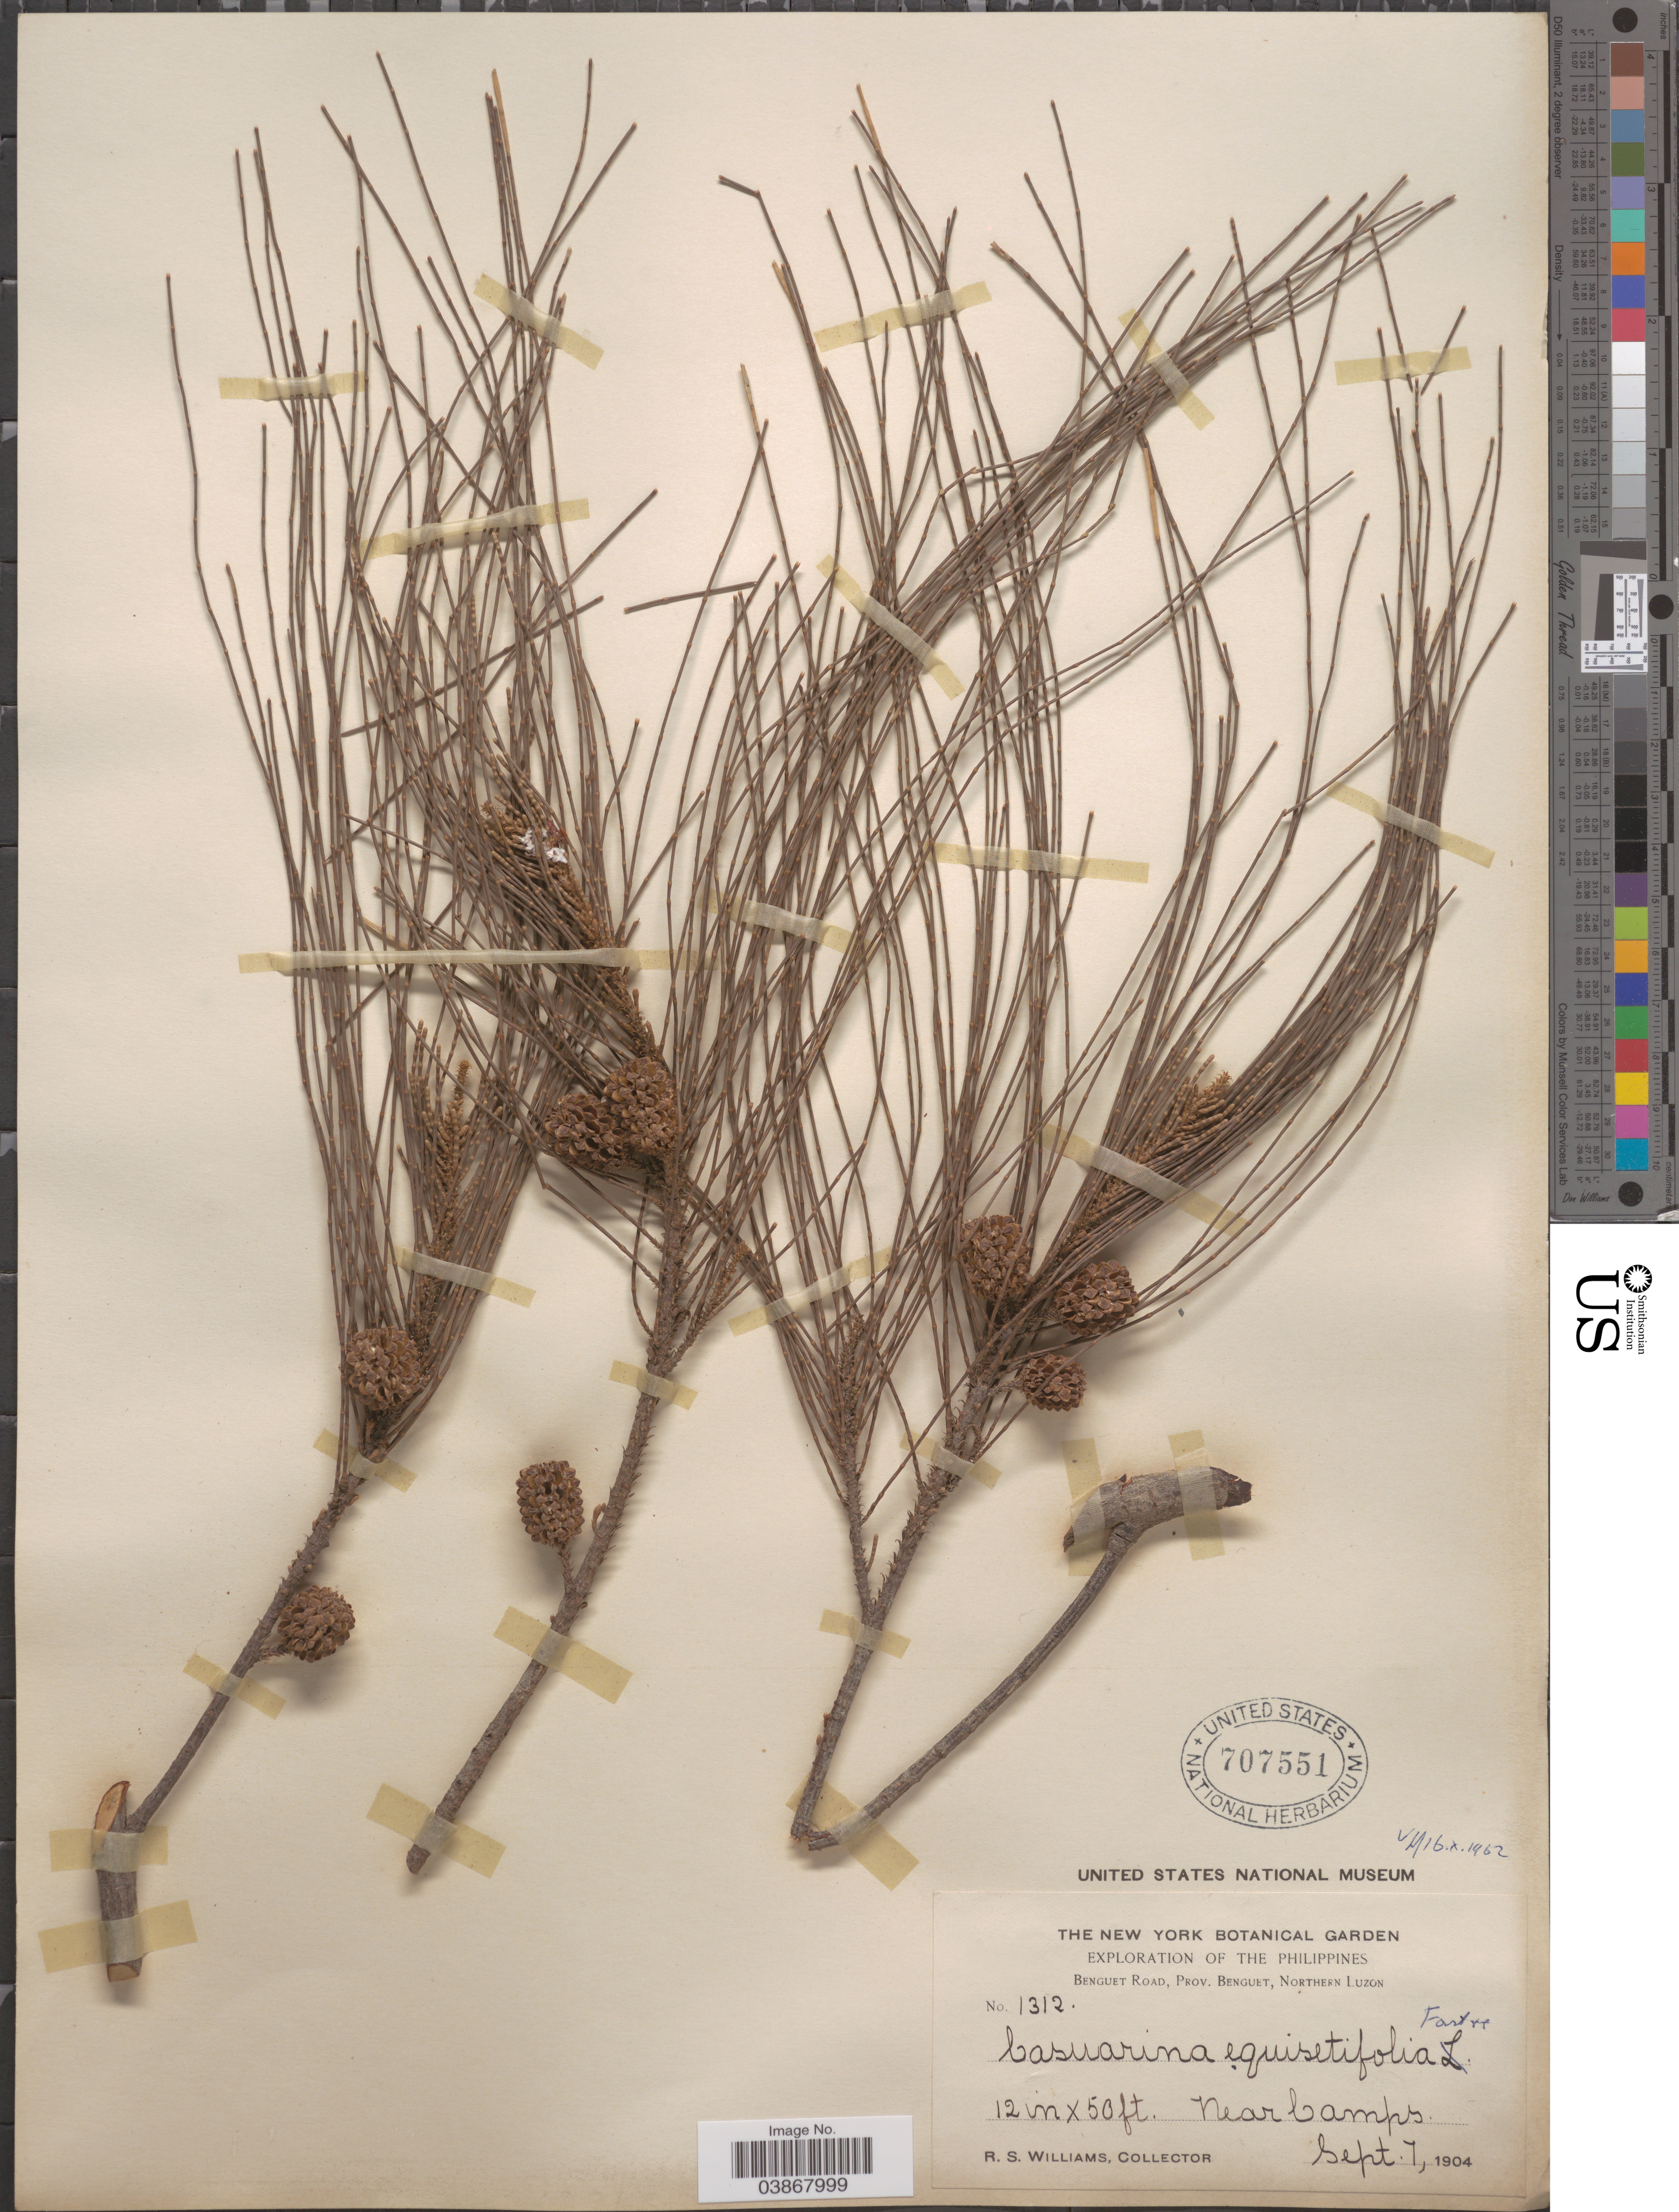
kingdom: Plantae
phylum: Tracheophyta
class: Magnoliopsida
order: Fagales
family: Casuarinaceae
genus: Casuarina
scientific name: Casuarina equisetifolia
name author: L.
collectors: R. S. Williams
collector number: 1312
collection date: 1904-09-07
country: Philippines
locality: Benguet Road, Prov. Benguet, Northern Luzon. Near Camps.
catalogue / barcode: US 707551